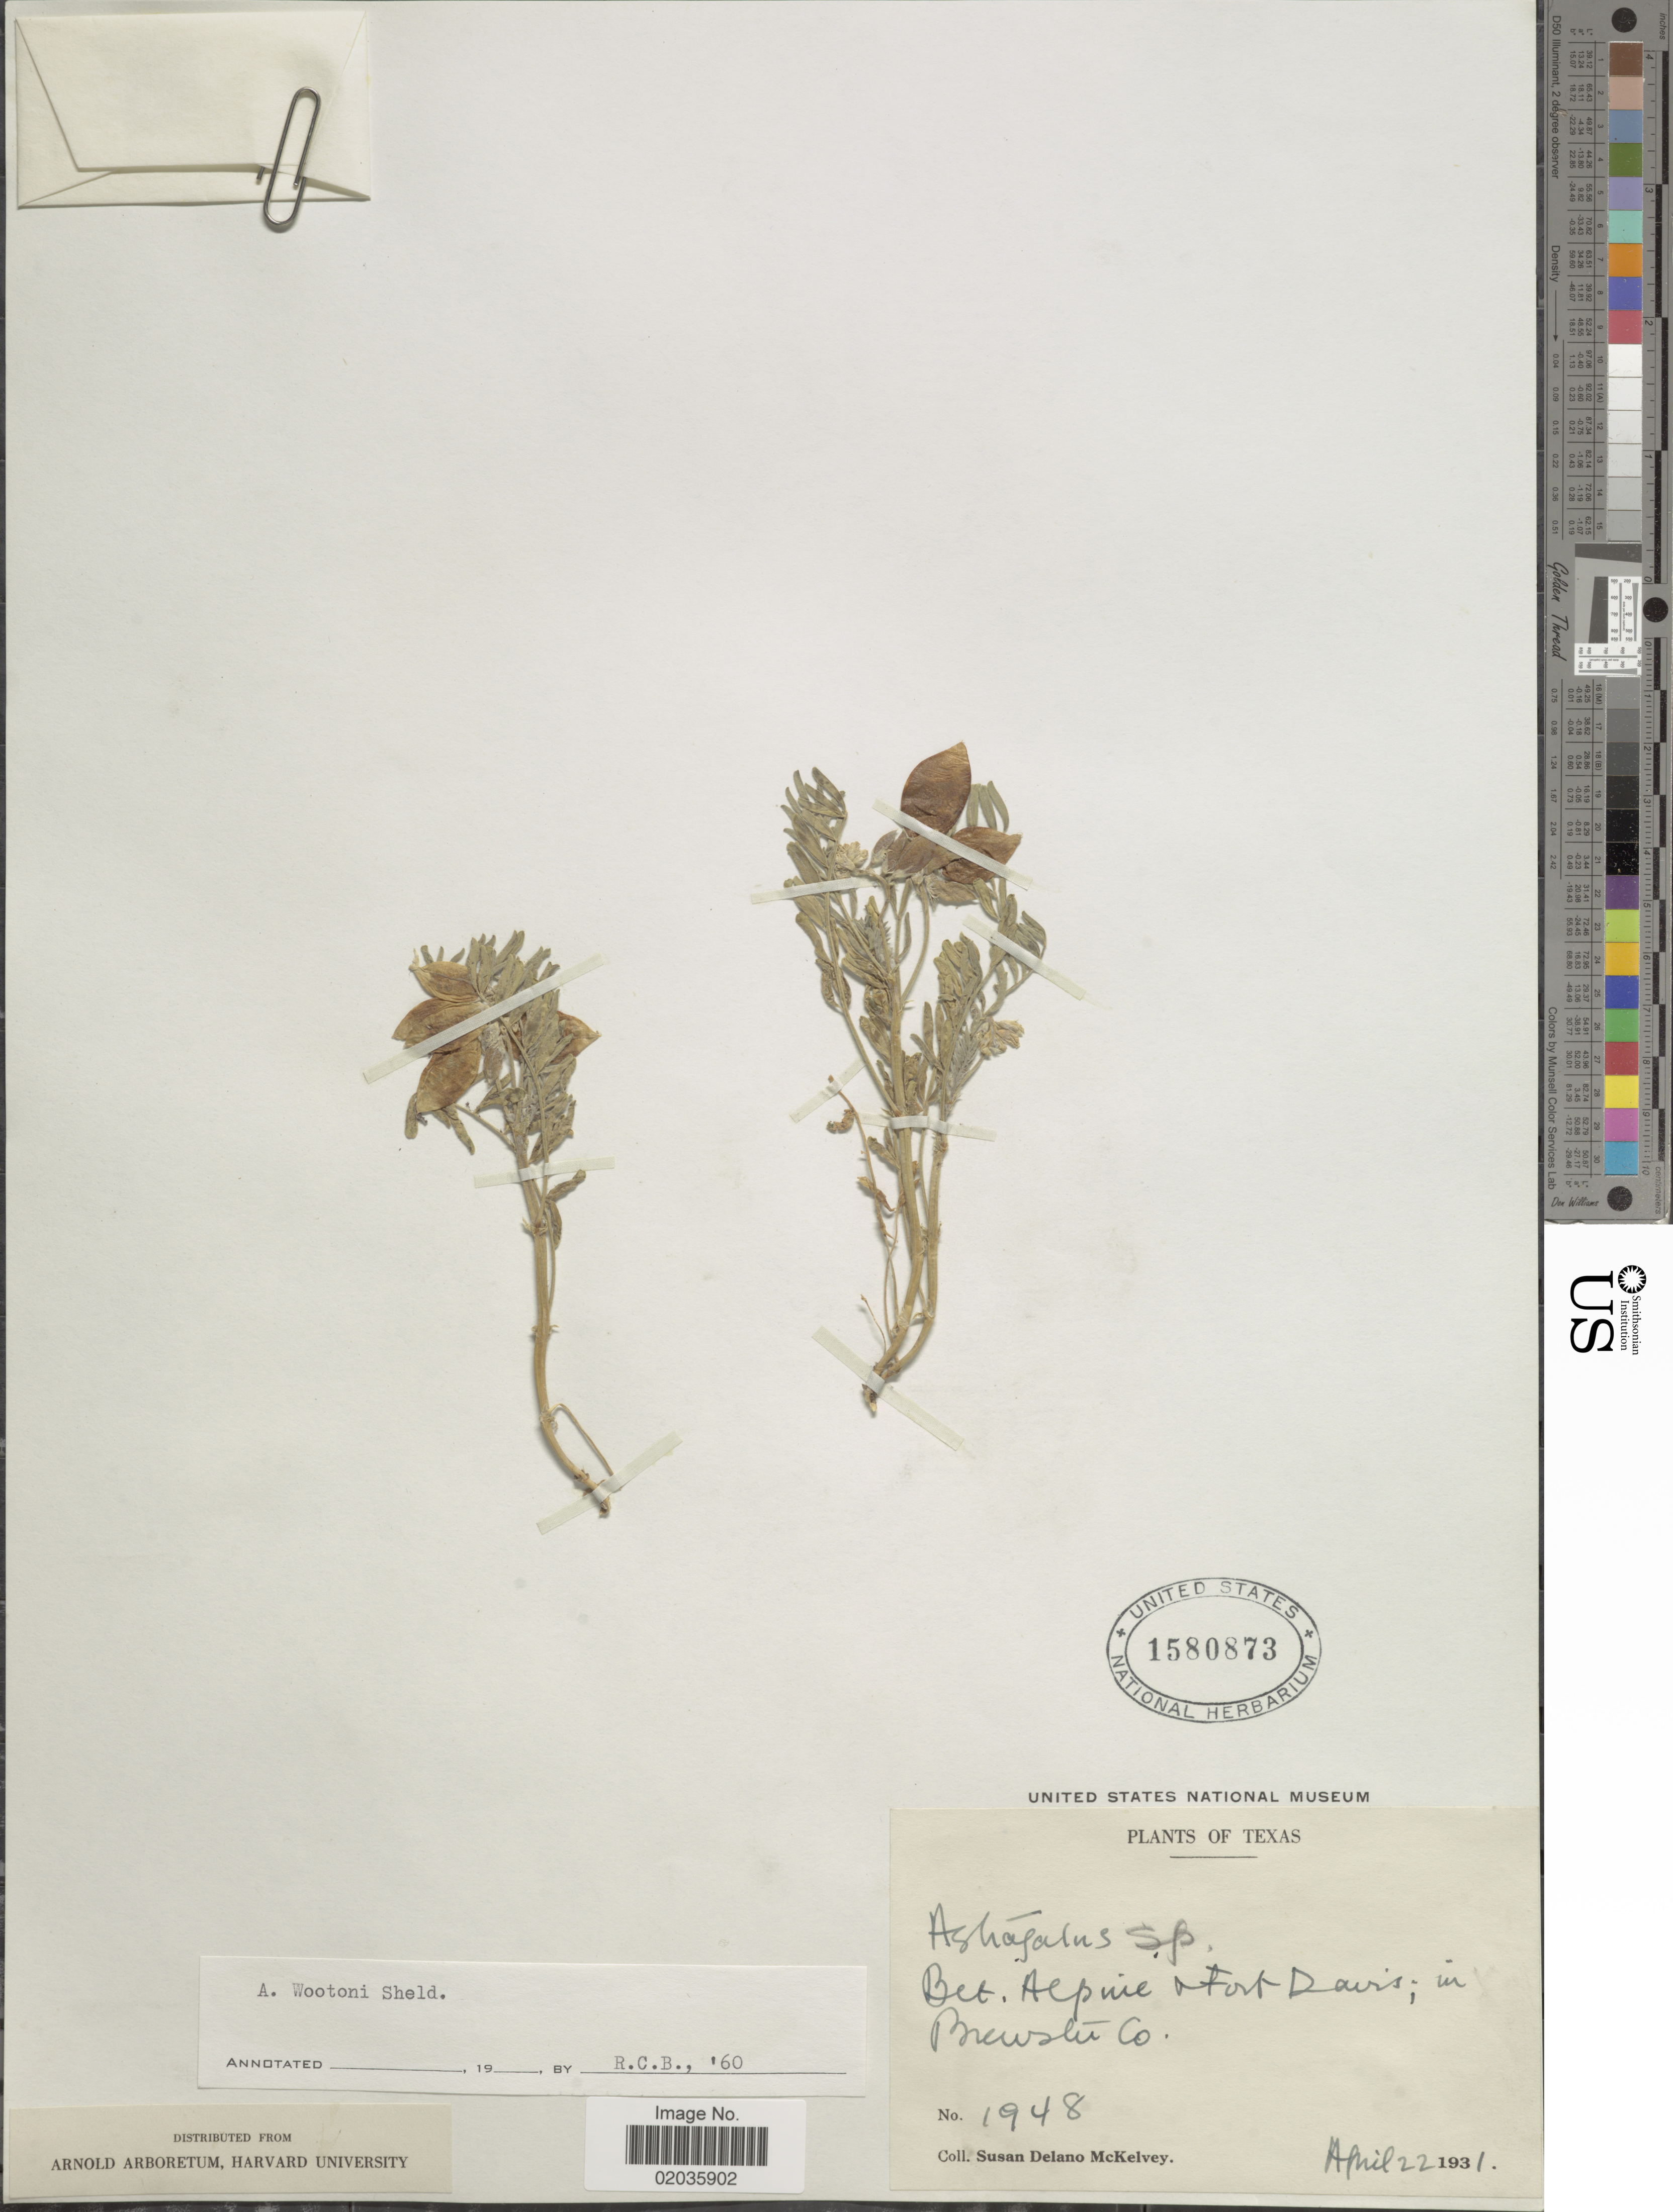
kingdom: Plantae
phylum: Tracheophyta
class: Magnoliopsida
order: Fabales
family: Fabaceae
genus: Astragalus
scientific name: Astragalus wootonii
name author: E. Sheld.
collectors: S. A. McKelvey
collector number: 1948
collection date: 1931-04-20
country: United States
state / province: Texas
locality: Texas, Bet. Alpine + Fort Davis. Brewster Co.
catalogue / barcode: US 1580873